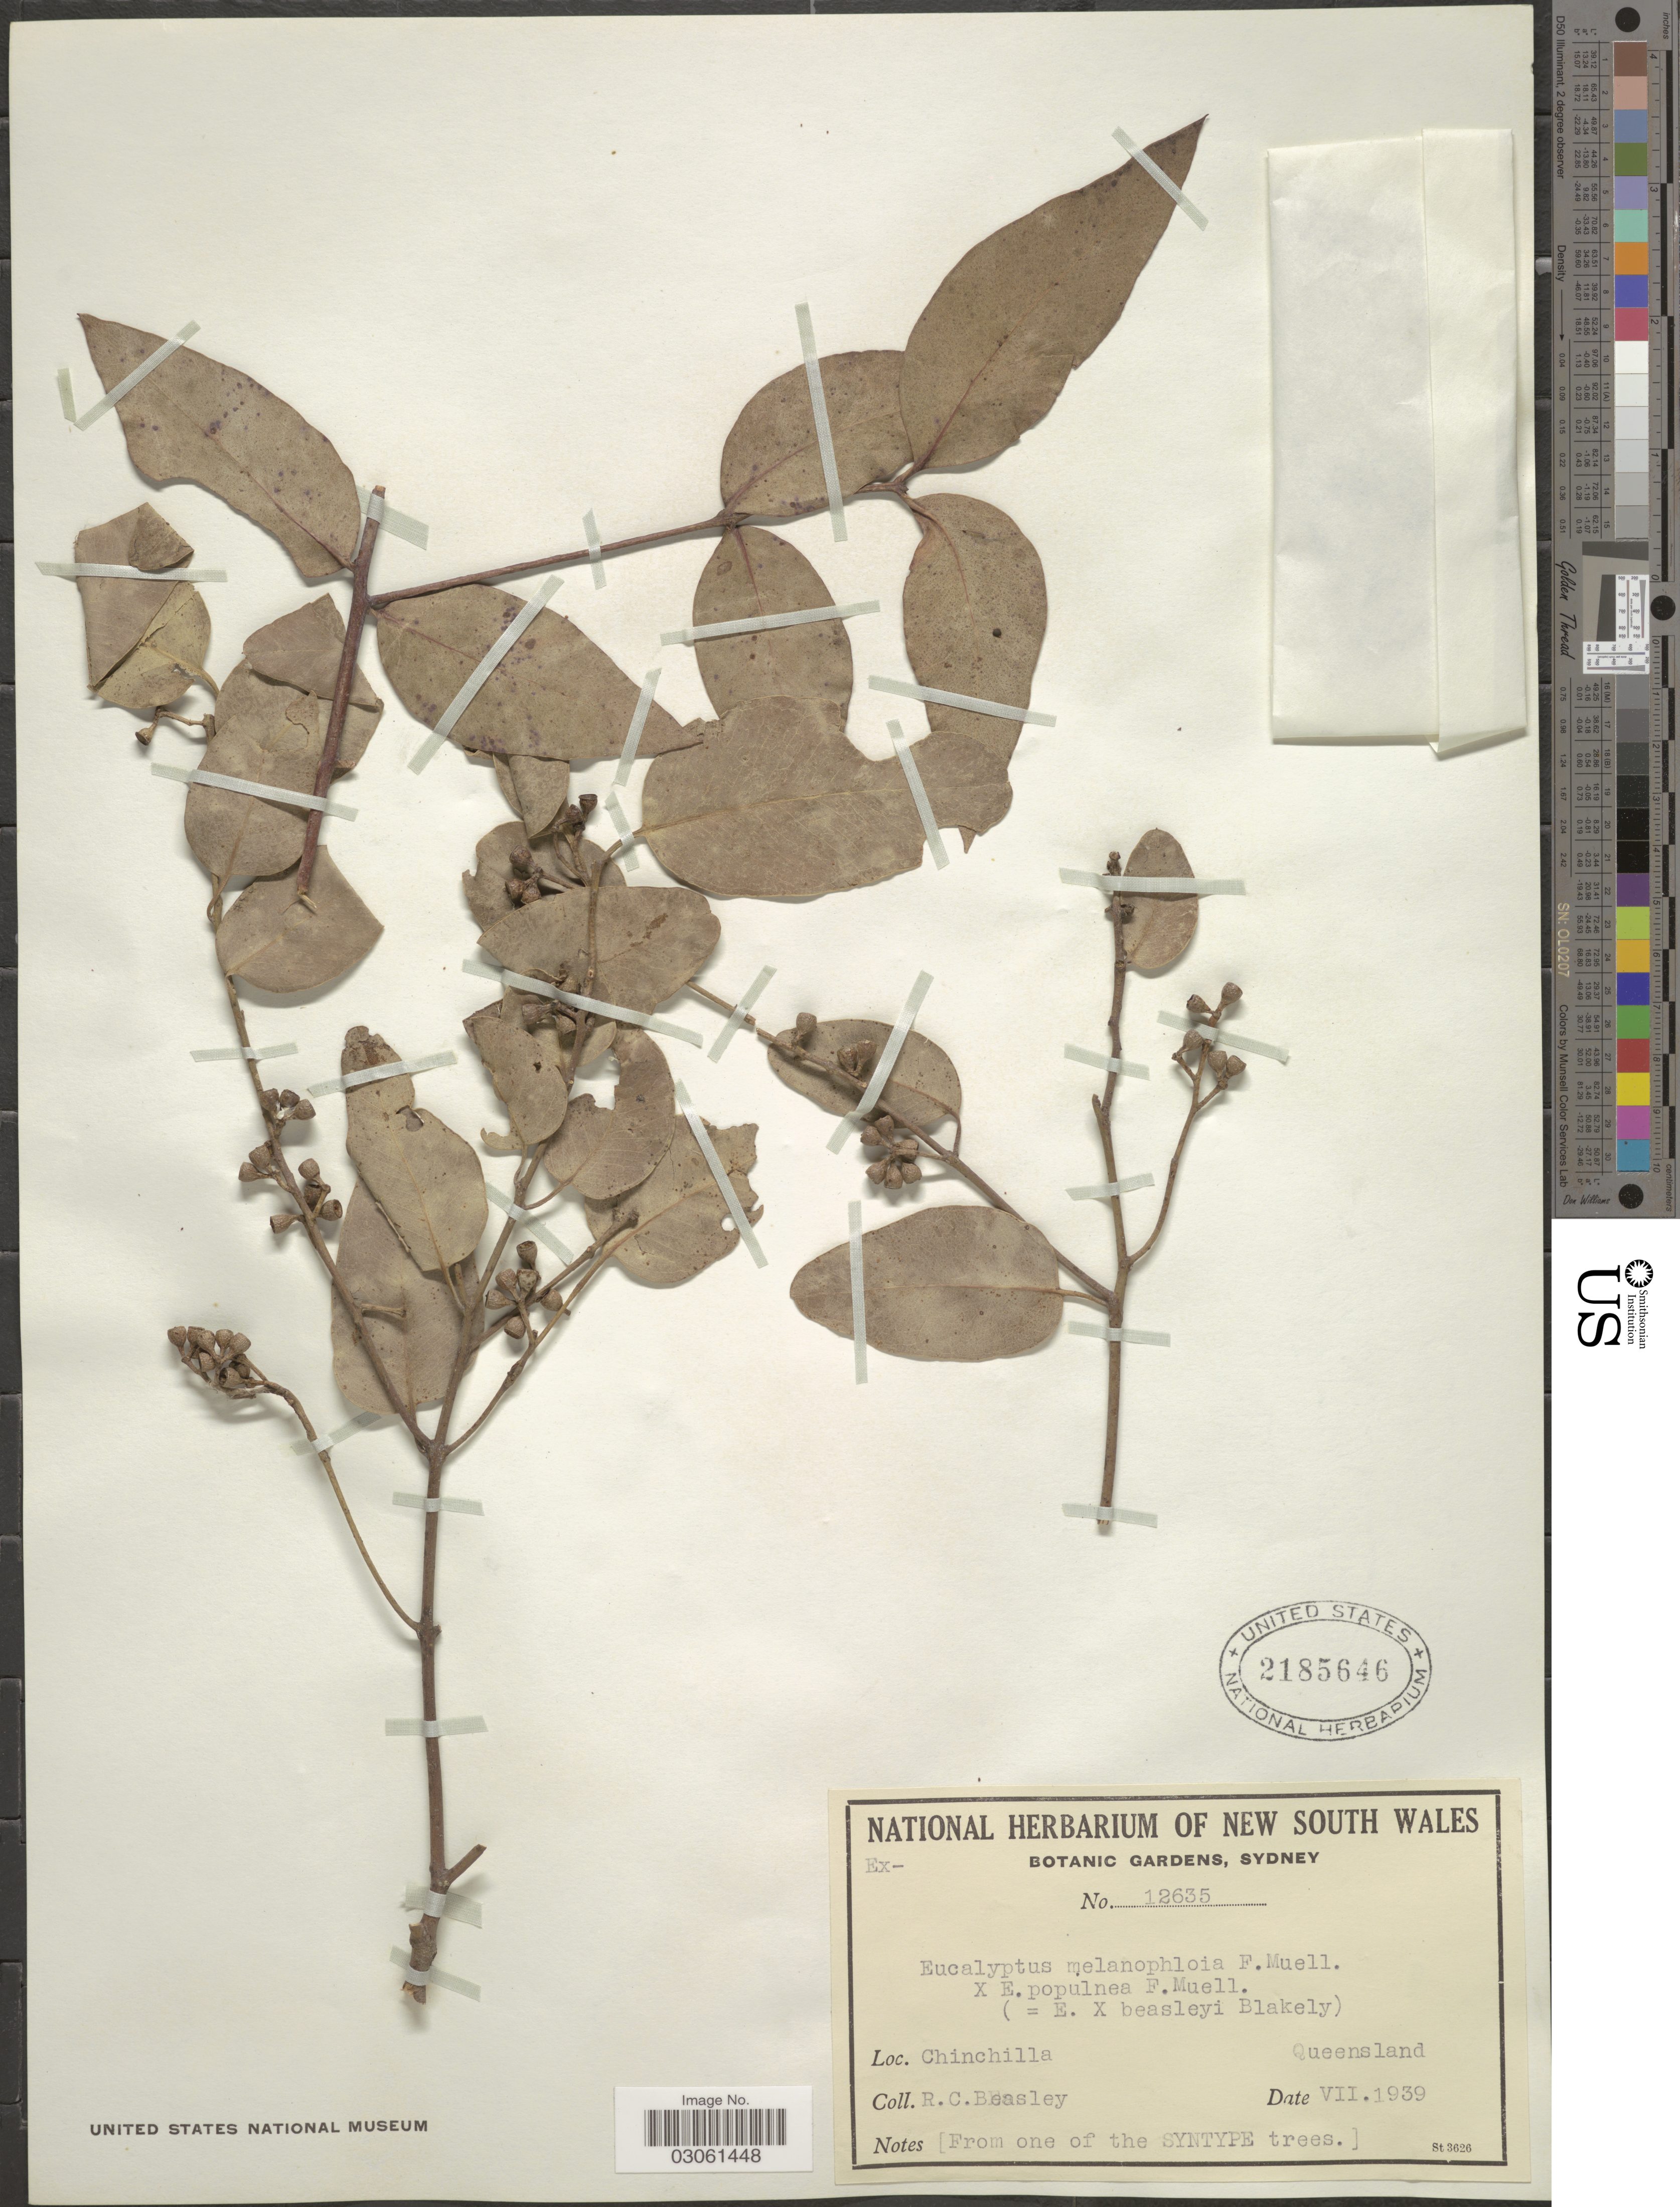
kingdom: Plantae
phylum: Tracheophyta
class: Magnoliopsida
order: Myrtales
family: Myrtaceae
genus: Eucalyptus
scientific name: Eucalyptus melanophloia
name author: F. Muell.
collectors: R. Beasley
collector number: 12635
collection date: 1939-07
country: Australia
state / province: Queensland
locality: Chinchilla.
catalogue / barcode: US 2185646